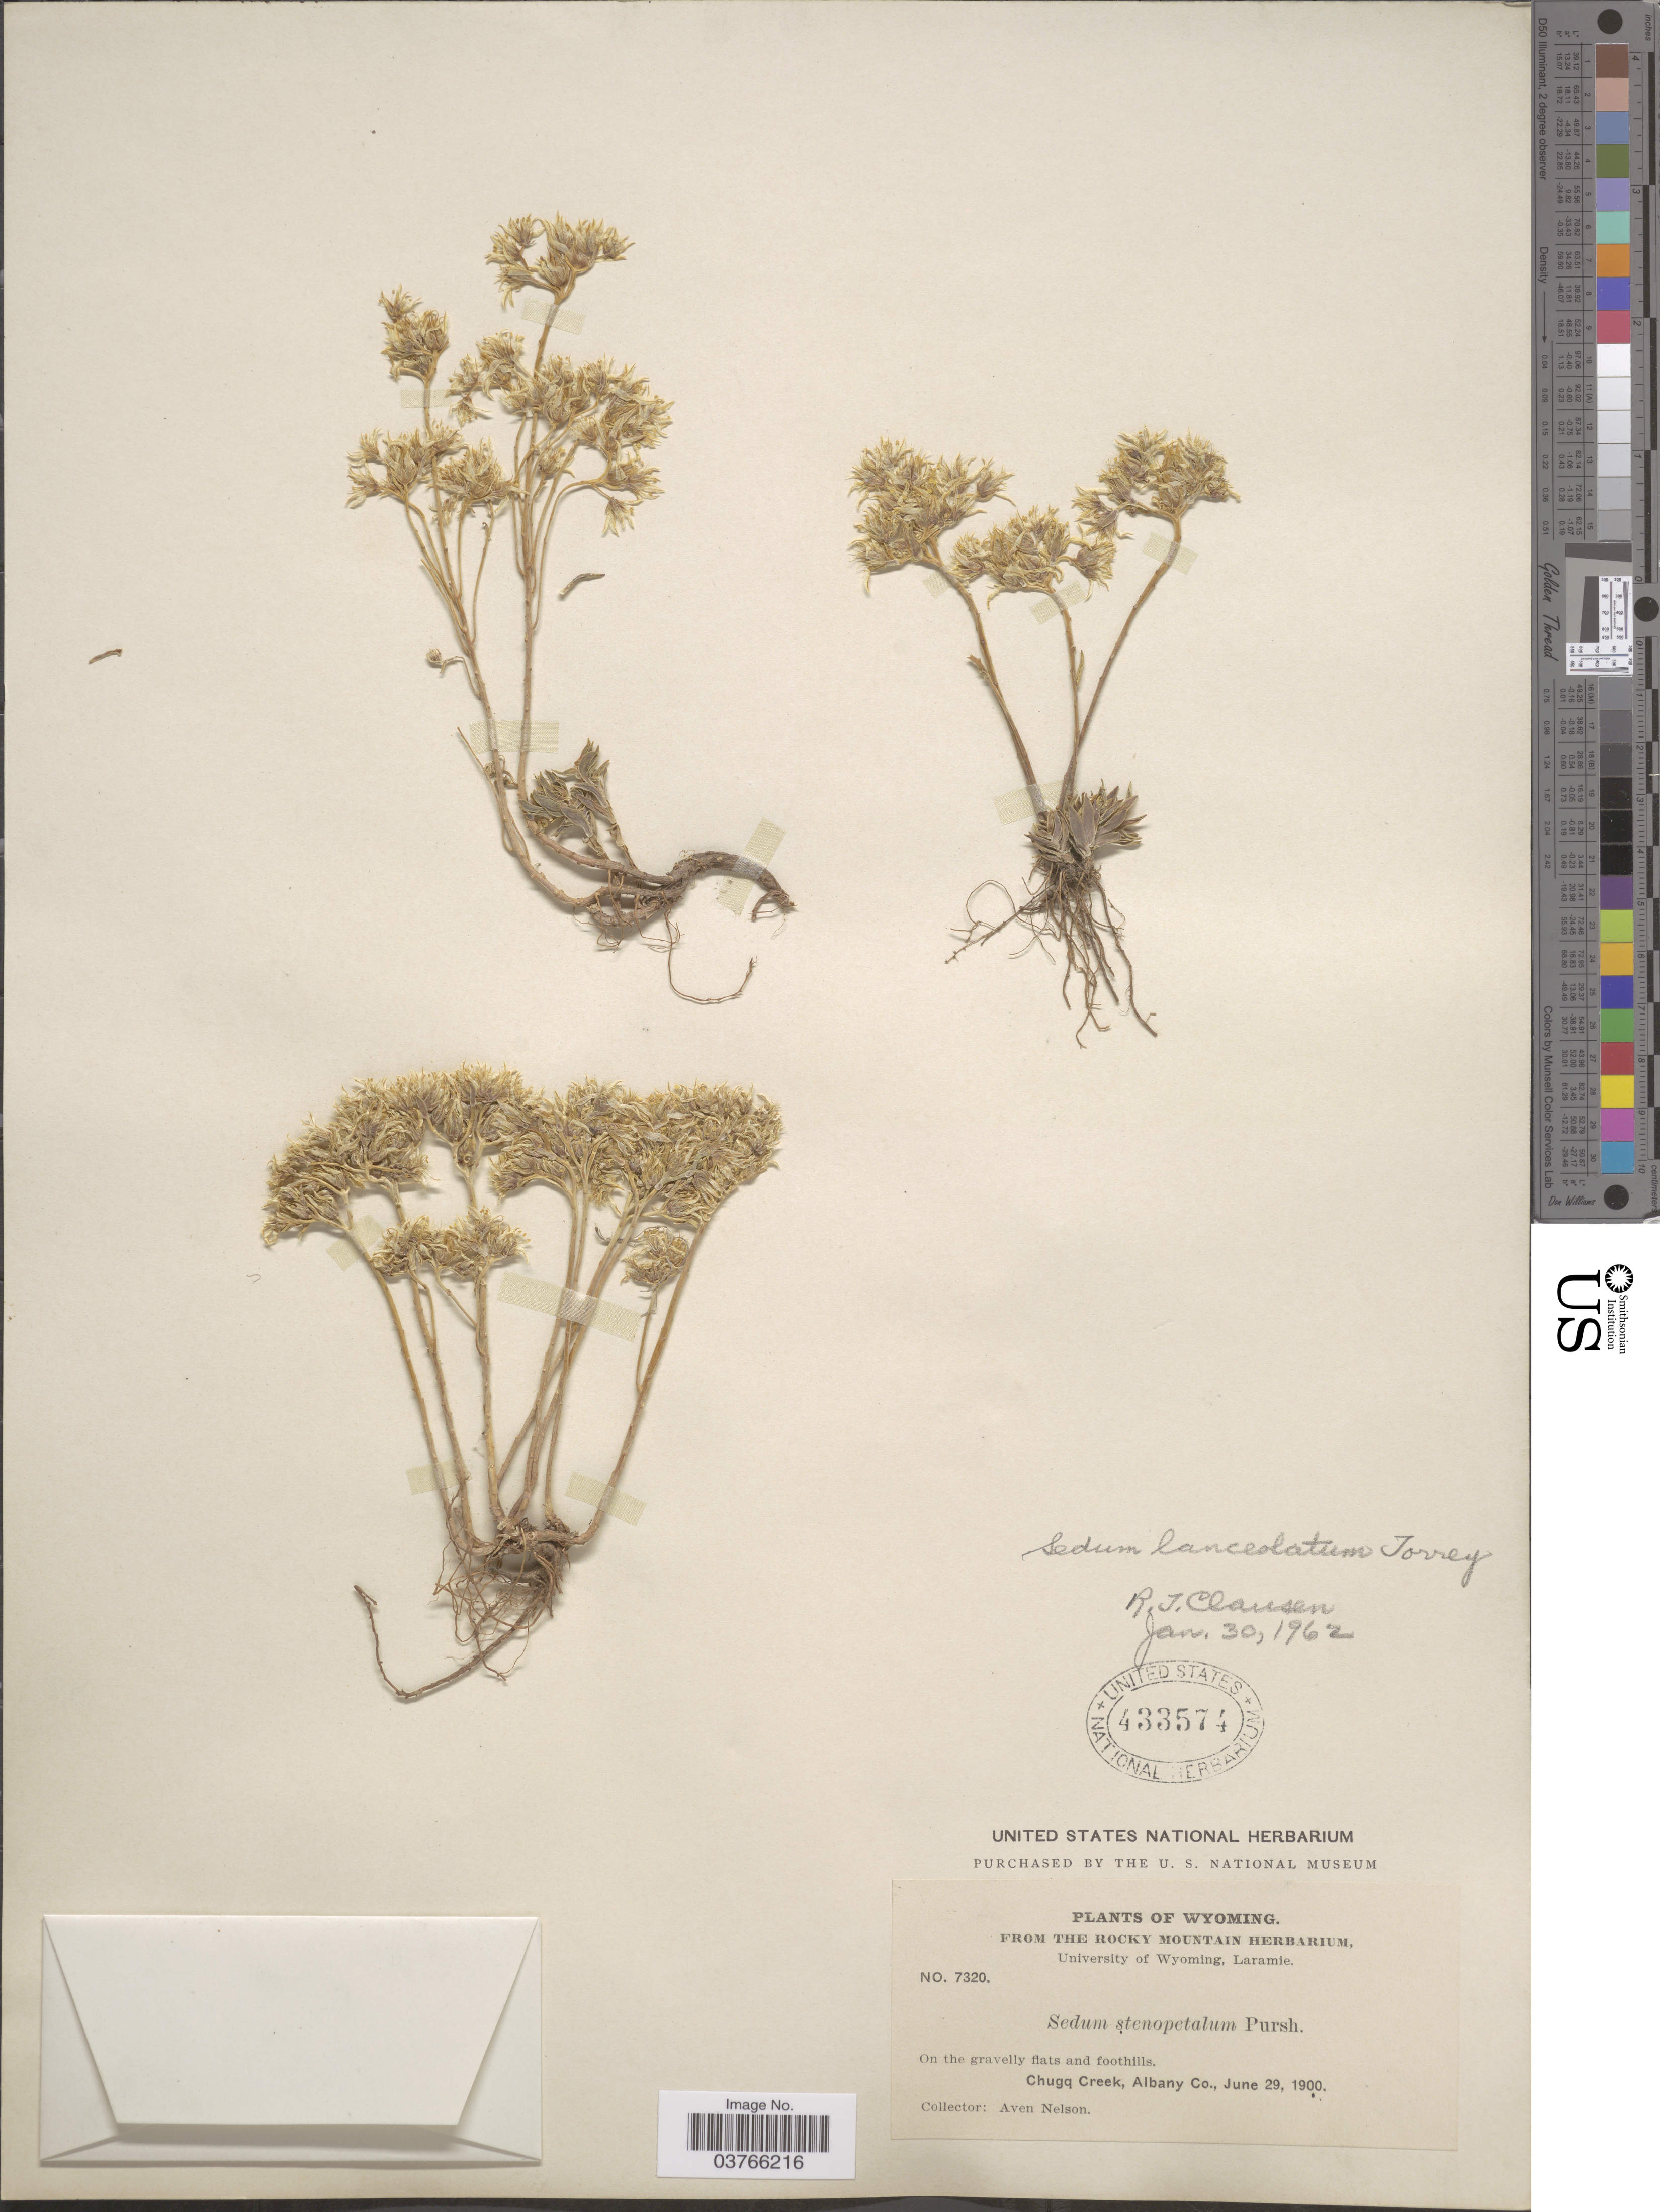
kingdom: Plantae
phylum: Tracheophyta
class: Magnoliopsida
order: Saxifragales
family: Crassulaceae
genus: Sedum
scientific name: Sedum lanceolatum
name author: Torr.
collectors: A. Nelson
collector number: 7320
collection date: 1900-06-29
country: United States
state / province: Wyoming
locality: Chugq Creek, Albany Co.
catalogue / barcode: US 433574